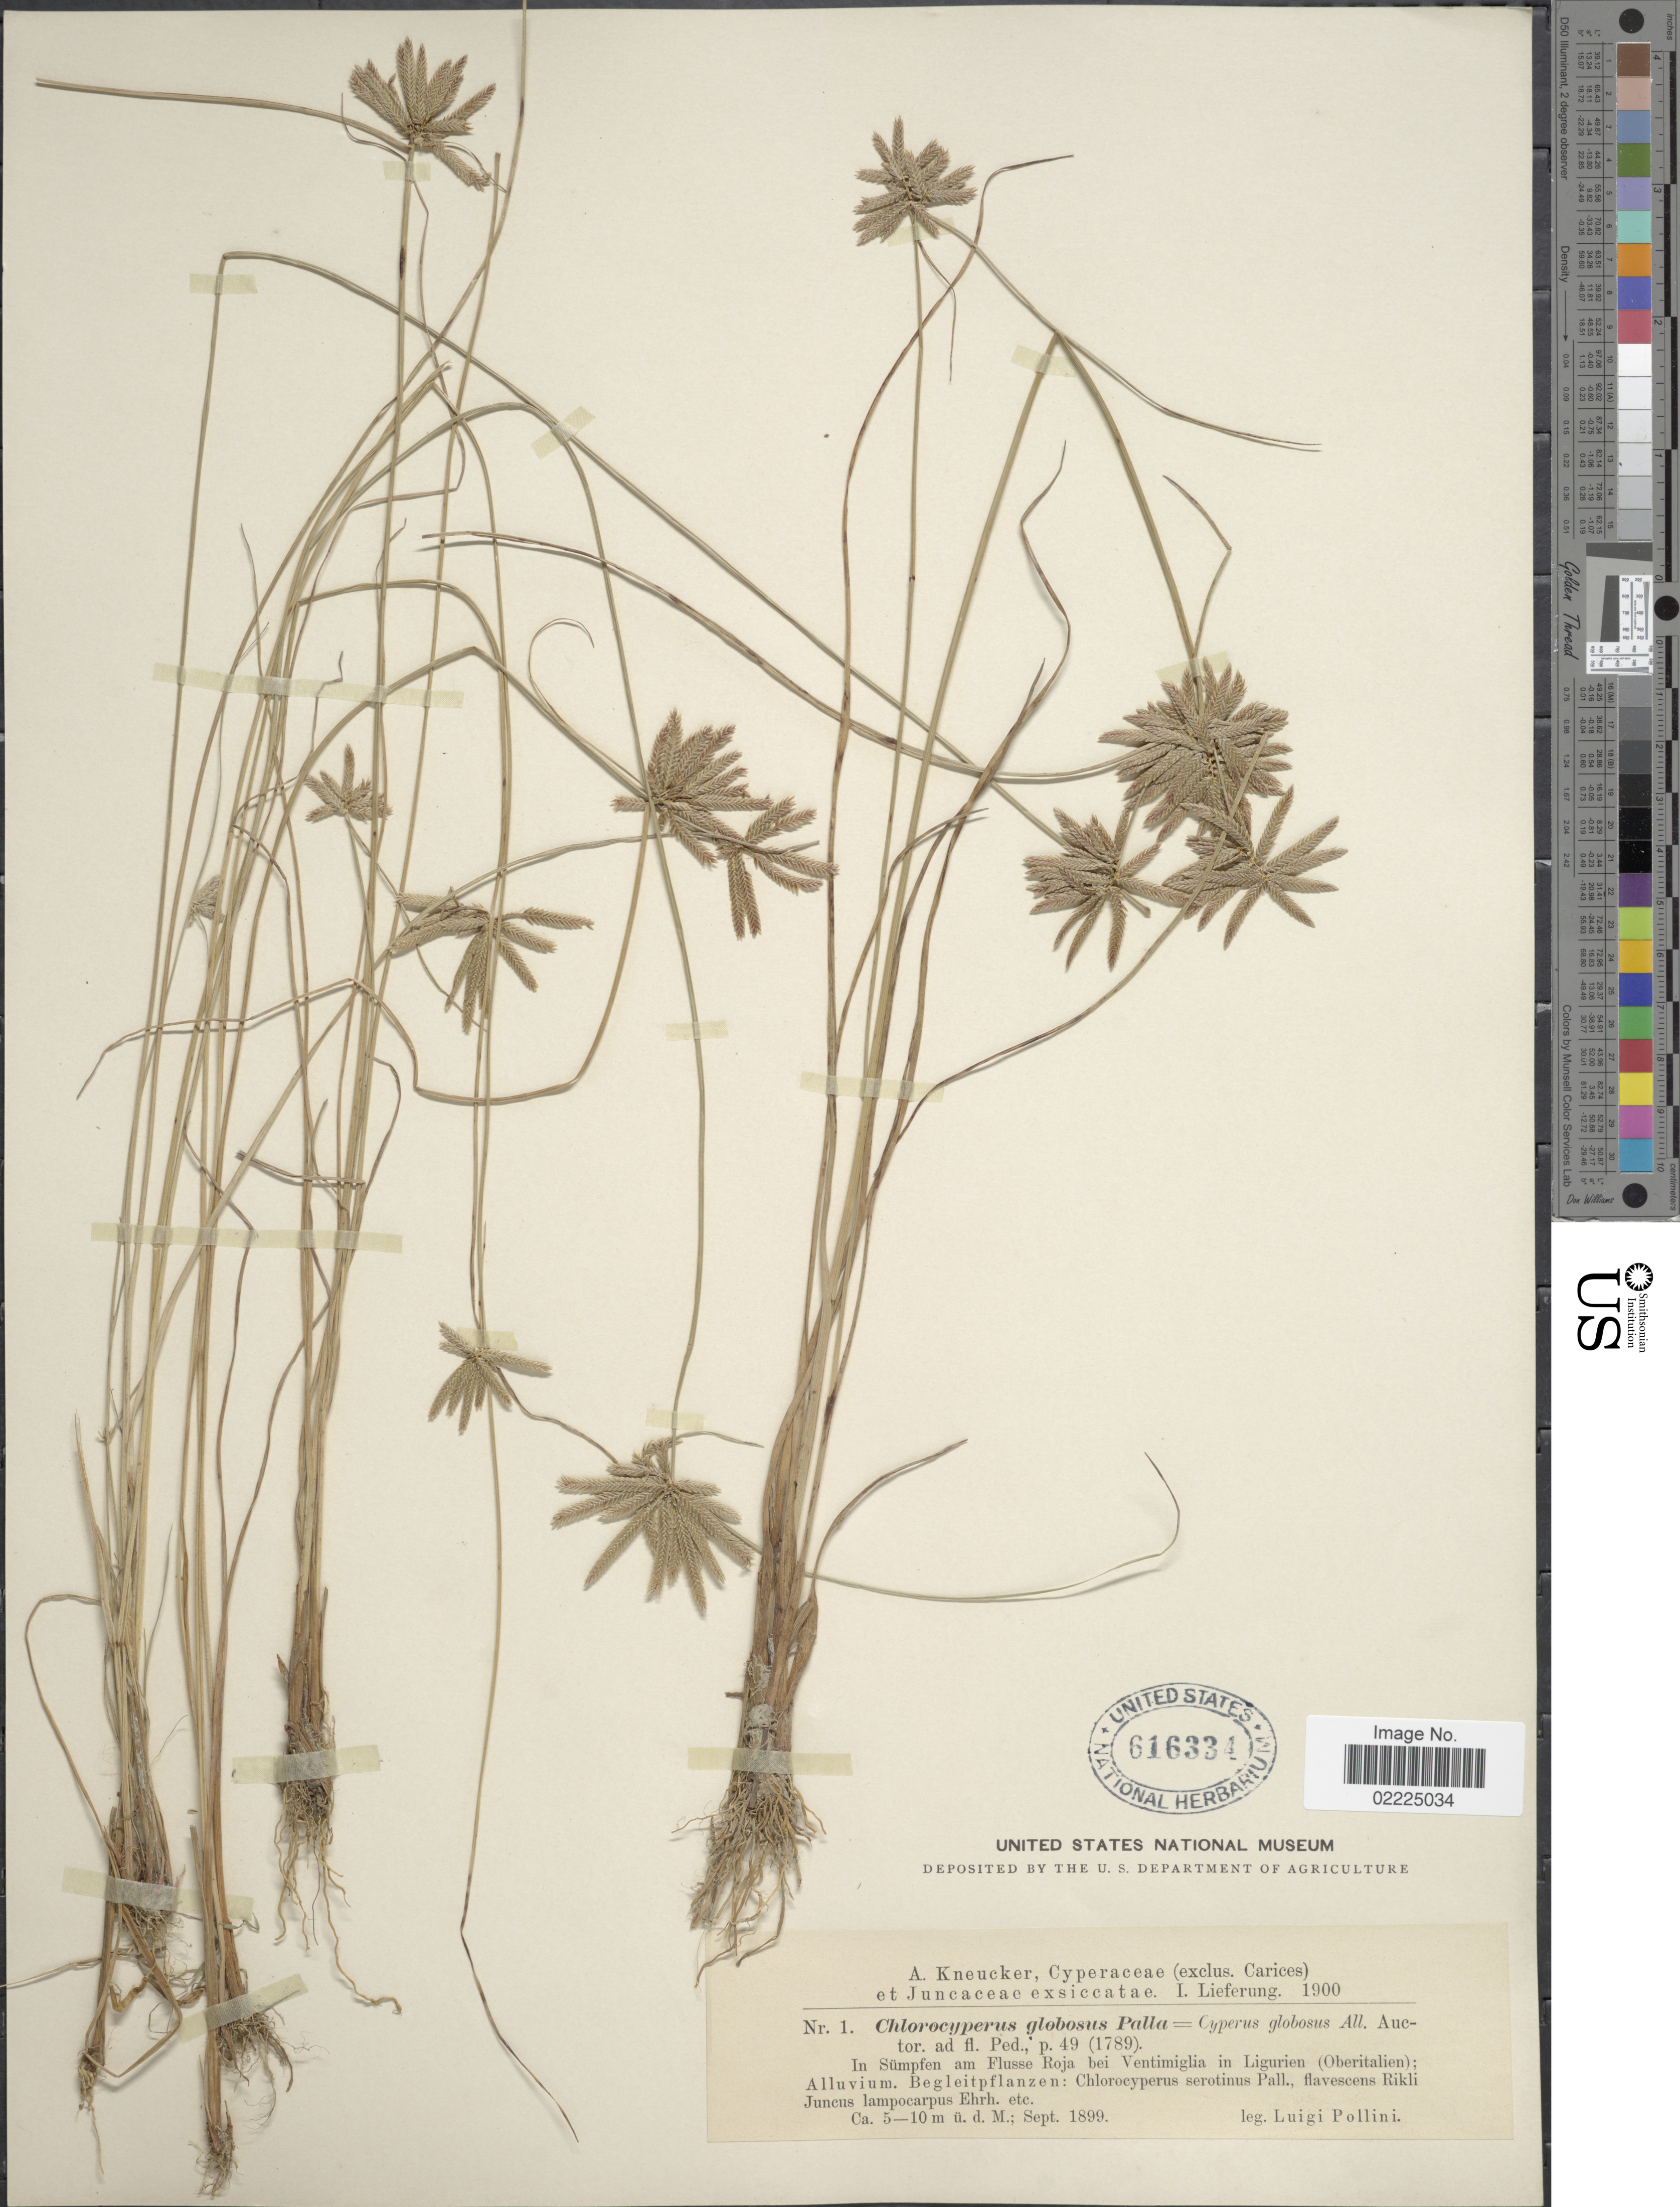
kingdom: Plantae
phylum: Tracheophyta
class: Liliopsida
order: Poales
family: Cyperaceae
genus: Cyperus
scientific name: Cyperus flavidus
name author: Retz.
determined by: Strong, Mark T., (BOT), Smithsonian Institution - National Museum of Natural History (UNITED STATES)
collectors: L. Pollini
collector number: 1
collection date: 1899-09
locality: In Sümpfe am Flussse Roja bei Ventimiglia in Ligurien (Oberitalien); Alluvium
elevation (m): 5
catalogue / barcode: US 616334